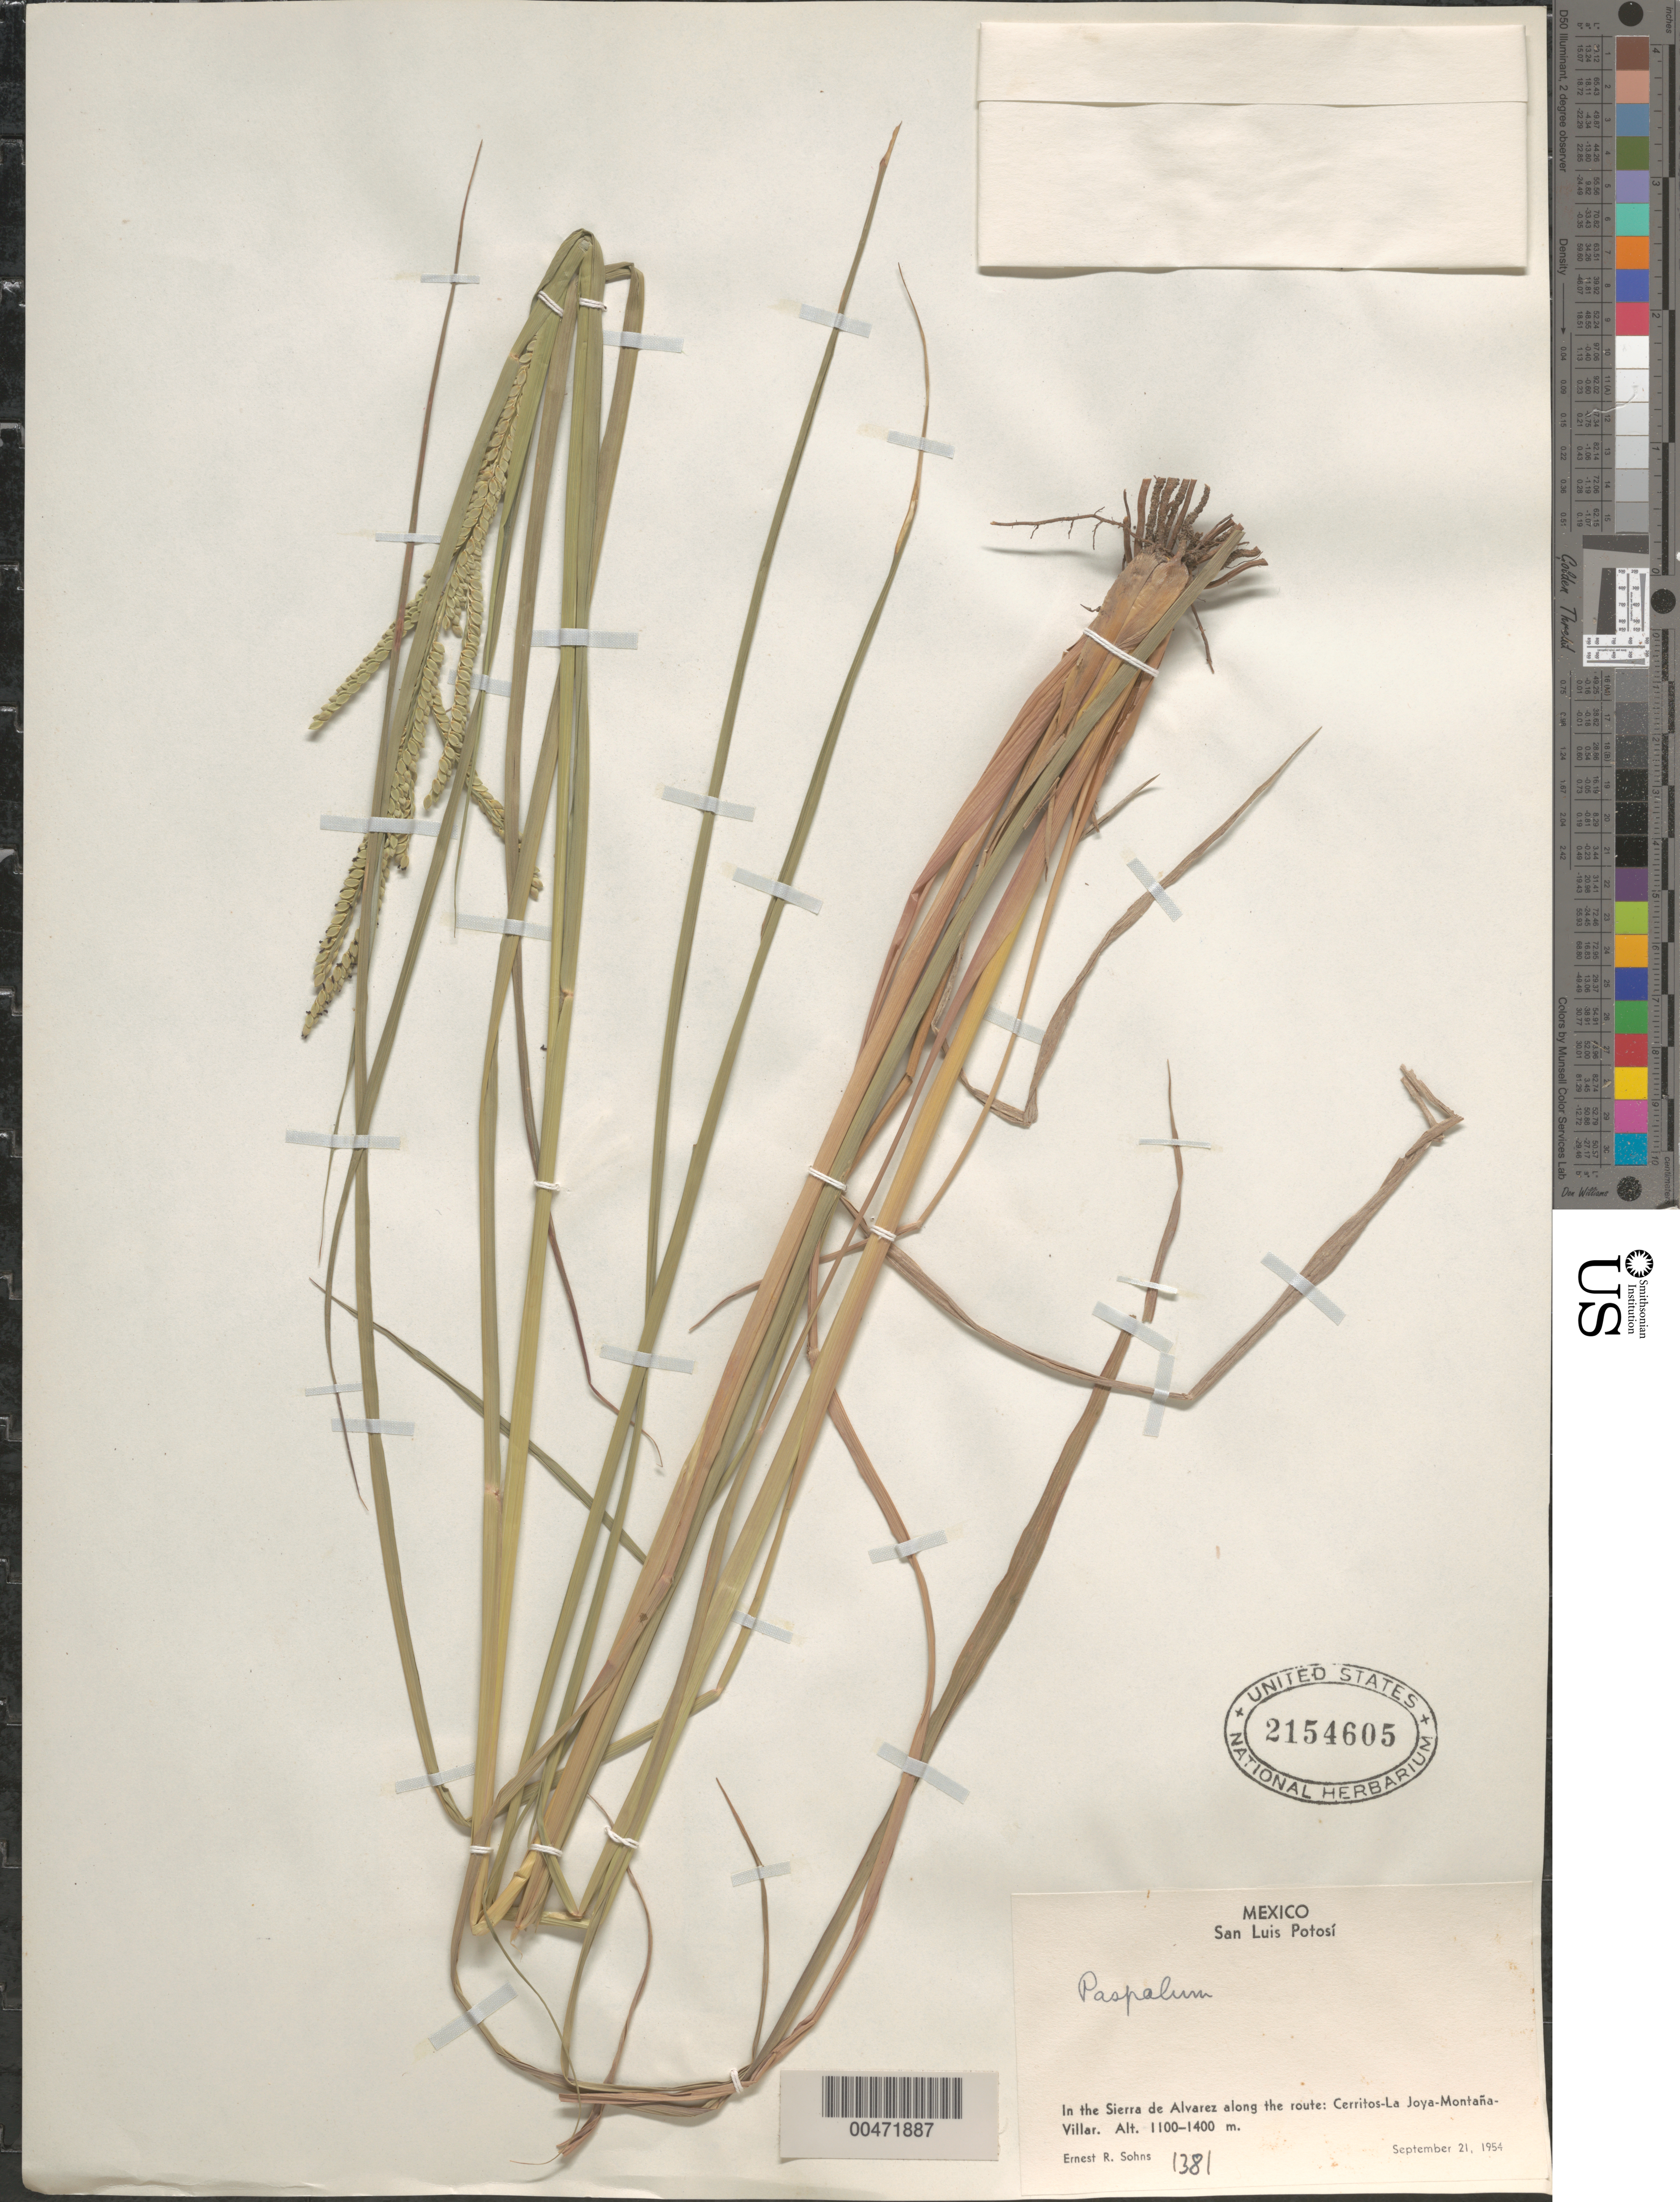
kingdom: Plantae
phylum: Tracheophyta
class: Liliopsida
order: Poales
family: Poaceae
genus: Paspalum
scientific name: Paspalum sp.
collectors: E. R. Sohns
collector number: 1381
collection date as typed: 21 Sep 1954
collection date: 1954-09-21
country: Mexico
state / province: San Luis Potosi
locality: Sierra de Alvarez along the route: Cerritos-La Joya-Monta¤a-Villar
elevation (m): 1100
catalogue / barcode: US 2154605